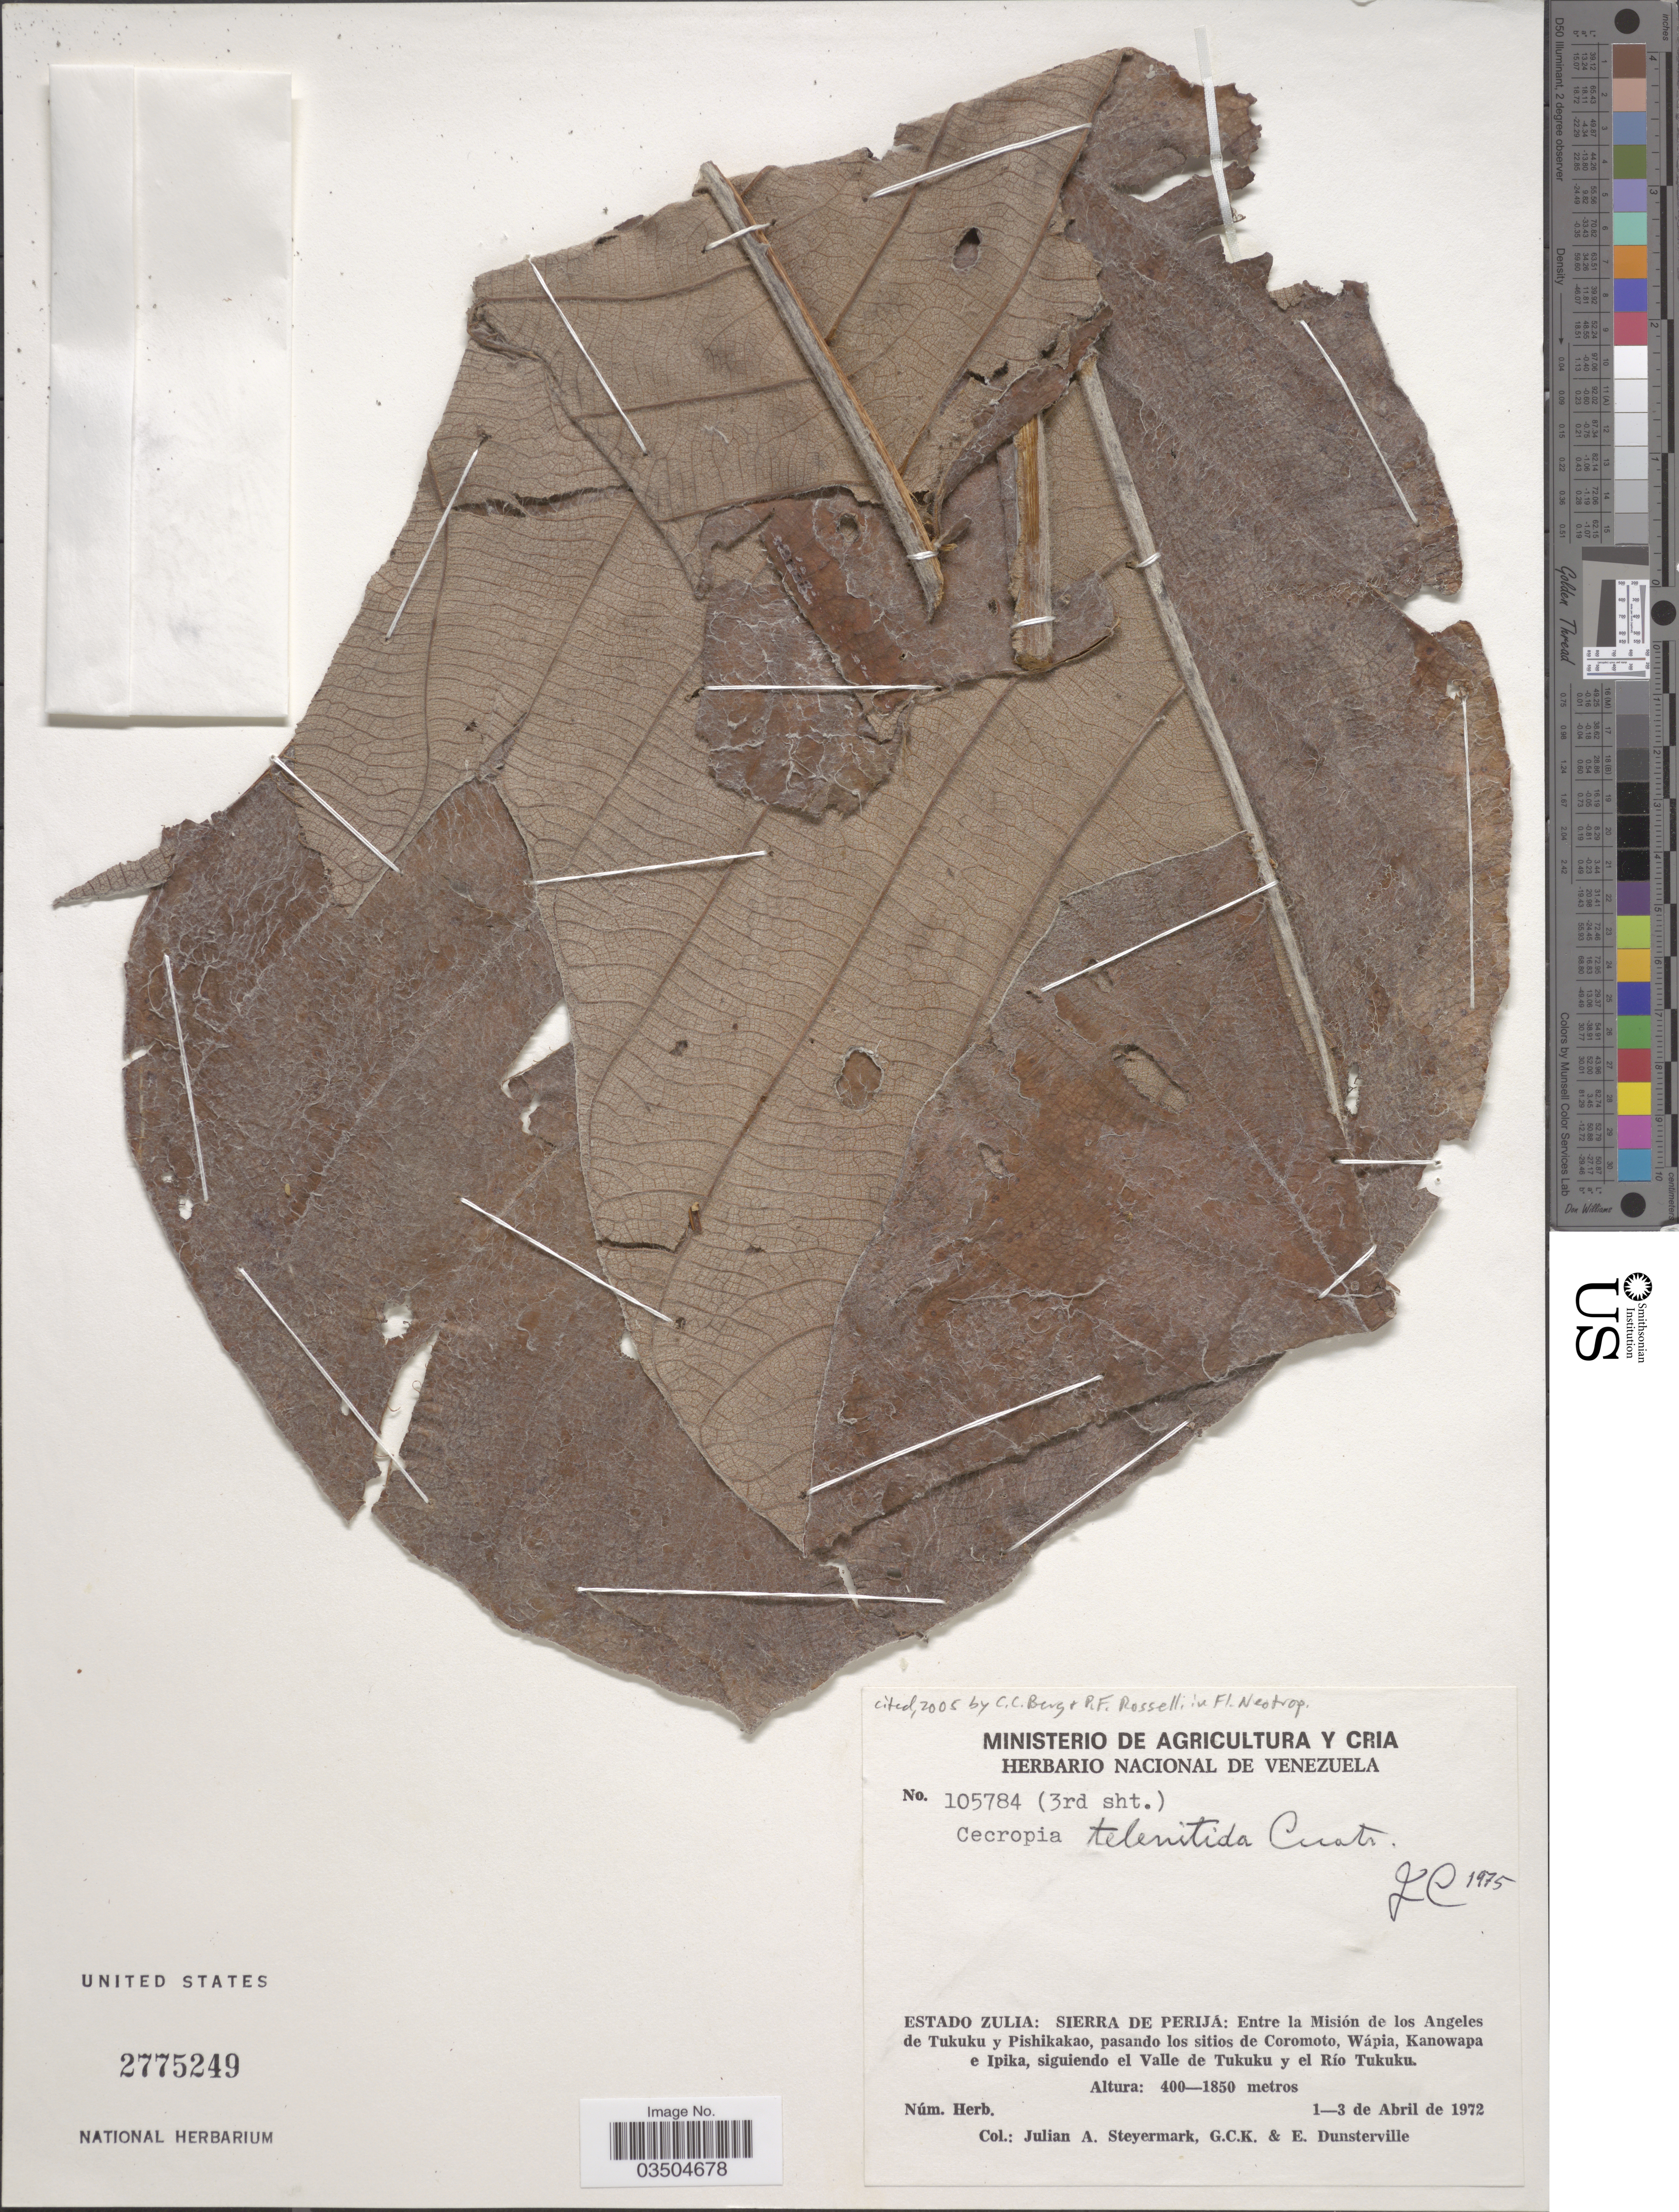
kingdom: Plantae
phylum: Tracheophyta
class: Magnoliopsida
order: Rosales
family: Urticaceae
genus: Cecropia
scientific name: Cecropia telenitida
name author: Cuatrec.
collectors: J. Steyermark, G. C. K. Dunsterville & E. Dunsterville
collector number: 105784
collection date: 1972-04-01/1972-04-03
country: Venezuela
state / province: Zulia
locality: Sierra de Perija: Entre la Misión de los Angeles de Tukuku y Pishikakao, pasando los sitios de Coromoto, Wápia, Kanowapa e Ipika, siguiendo el Valle de Tukuku y el Río Tukuku.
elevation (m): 400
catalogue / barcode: US 2775249